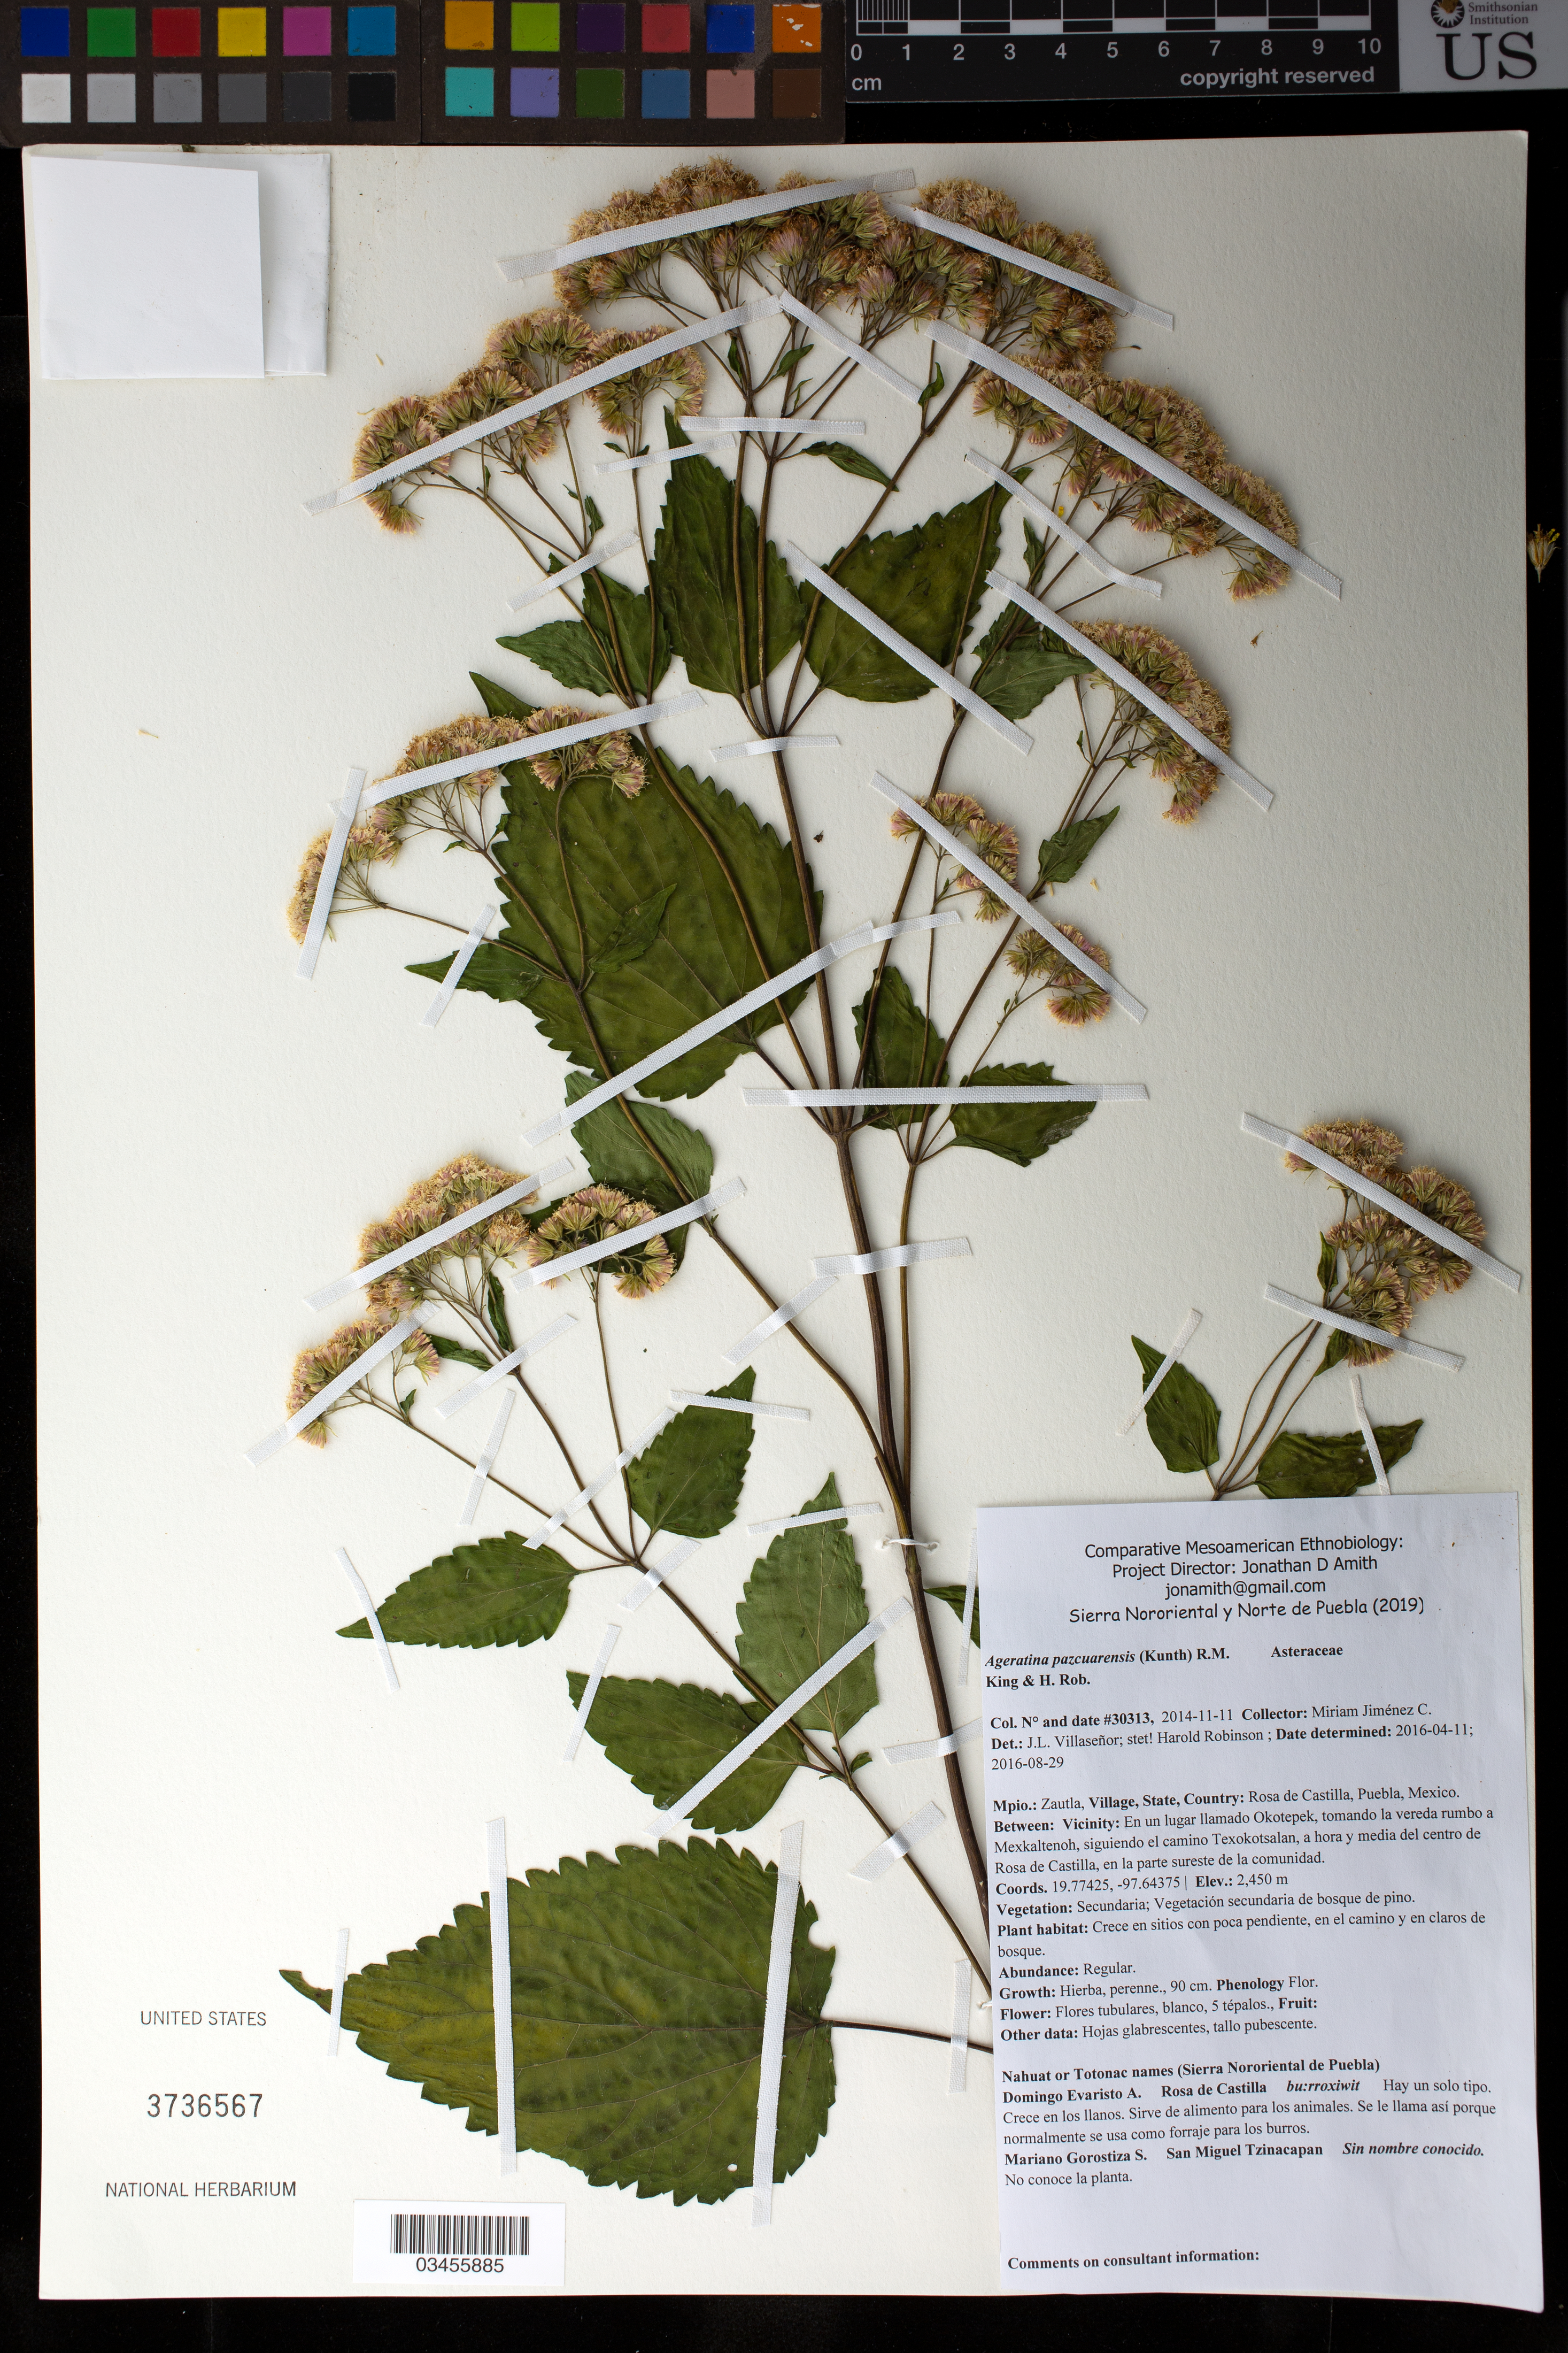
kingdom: Plantae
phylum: Tracheophyta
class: Magnoliopsida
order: Asterales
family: Asteraceae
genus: Ageratina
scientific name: Ageratina pazcuarensis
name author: (Kunth) R.M. King & H. Rob.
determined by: Robinson, Harold E., (US)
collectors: M. Jiménez Chimil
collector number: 30313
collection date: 2014-11-11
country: México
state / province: Puebla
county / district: Zautla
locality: PUEBLO: Rosa de Castilla; LOCALIDAD EXACTA: En Okotepek, tomando la vereda rumbo a Mexkaltenoh, siguiendo el camino Texokotsalan, a hora y media del centro de Rosa de Castilla, en la parte sureste de la comunidad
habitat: Vegetación secundaria de bosque de pino; en sitios con poca pendiente, en el camino y en claros de bosque.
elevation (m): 2450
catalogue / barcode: US 3736567